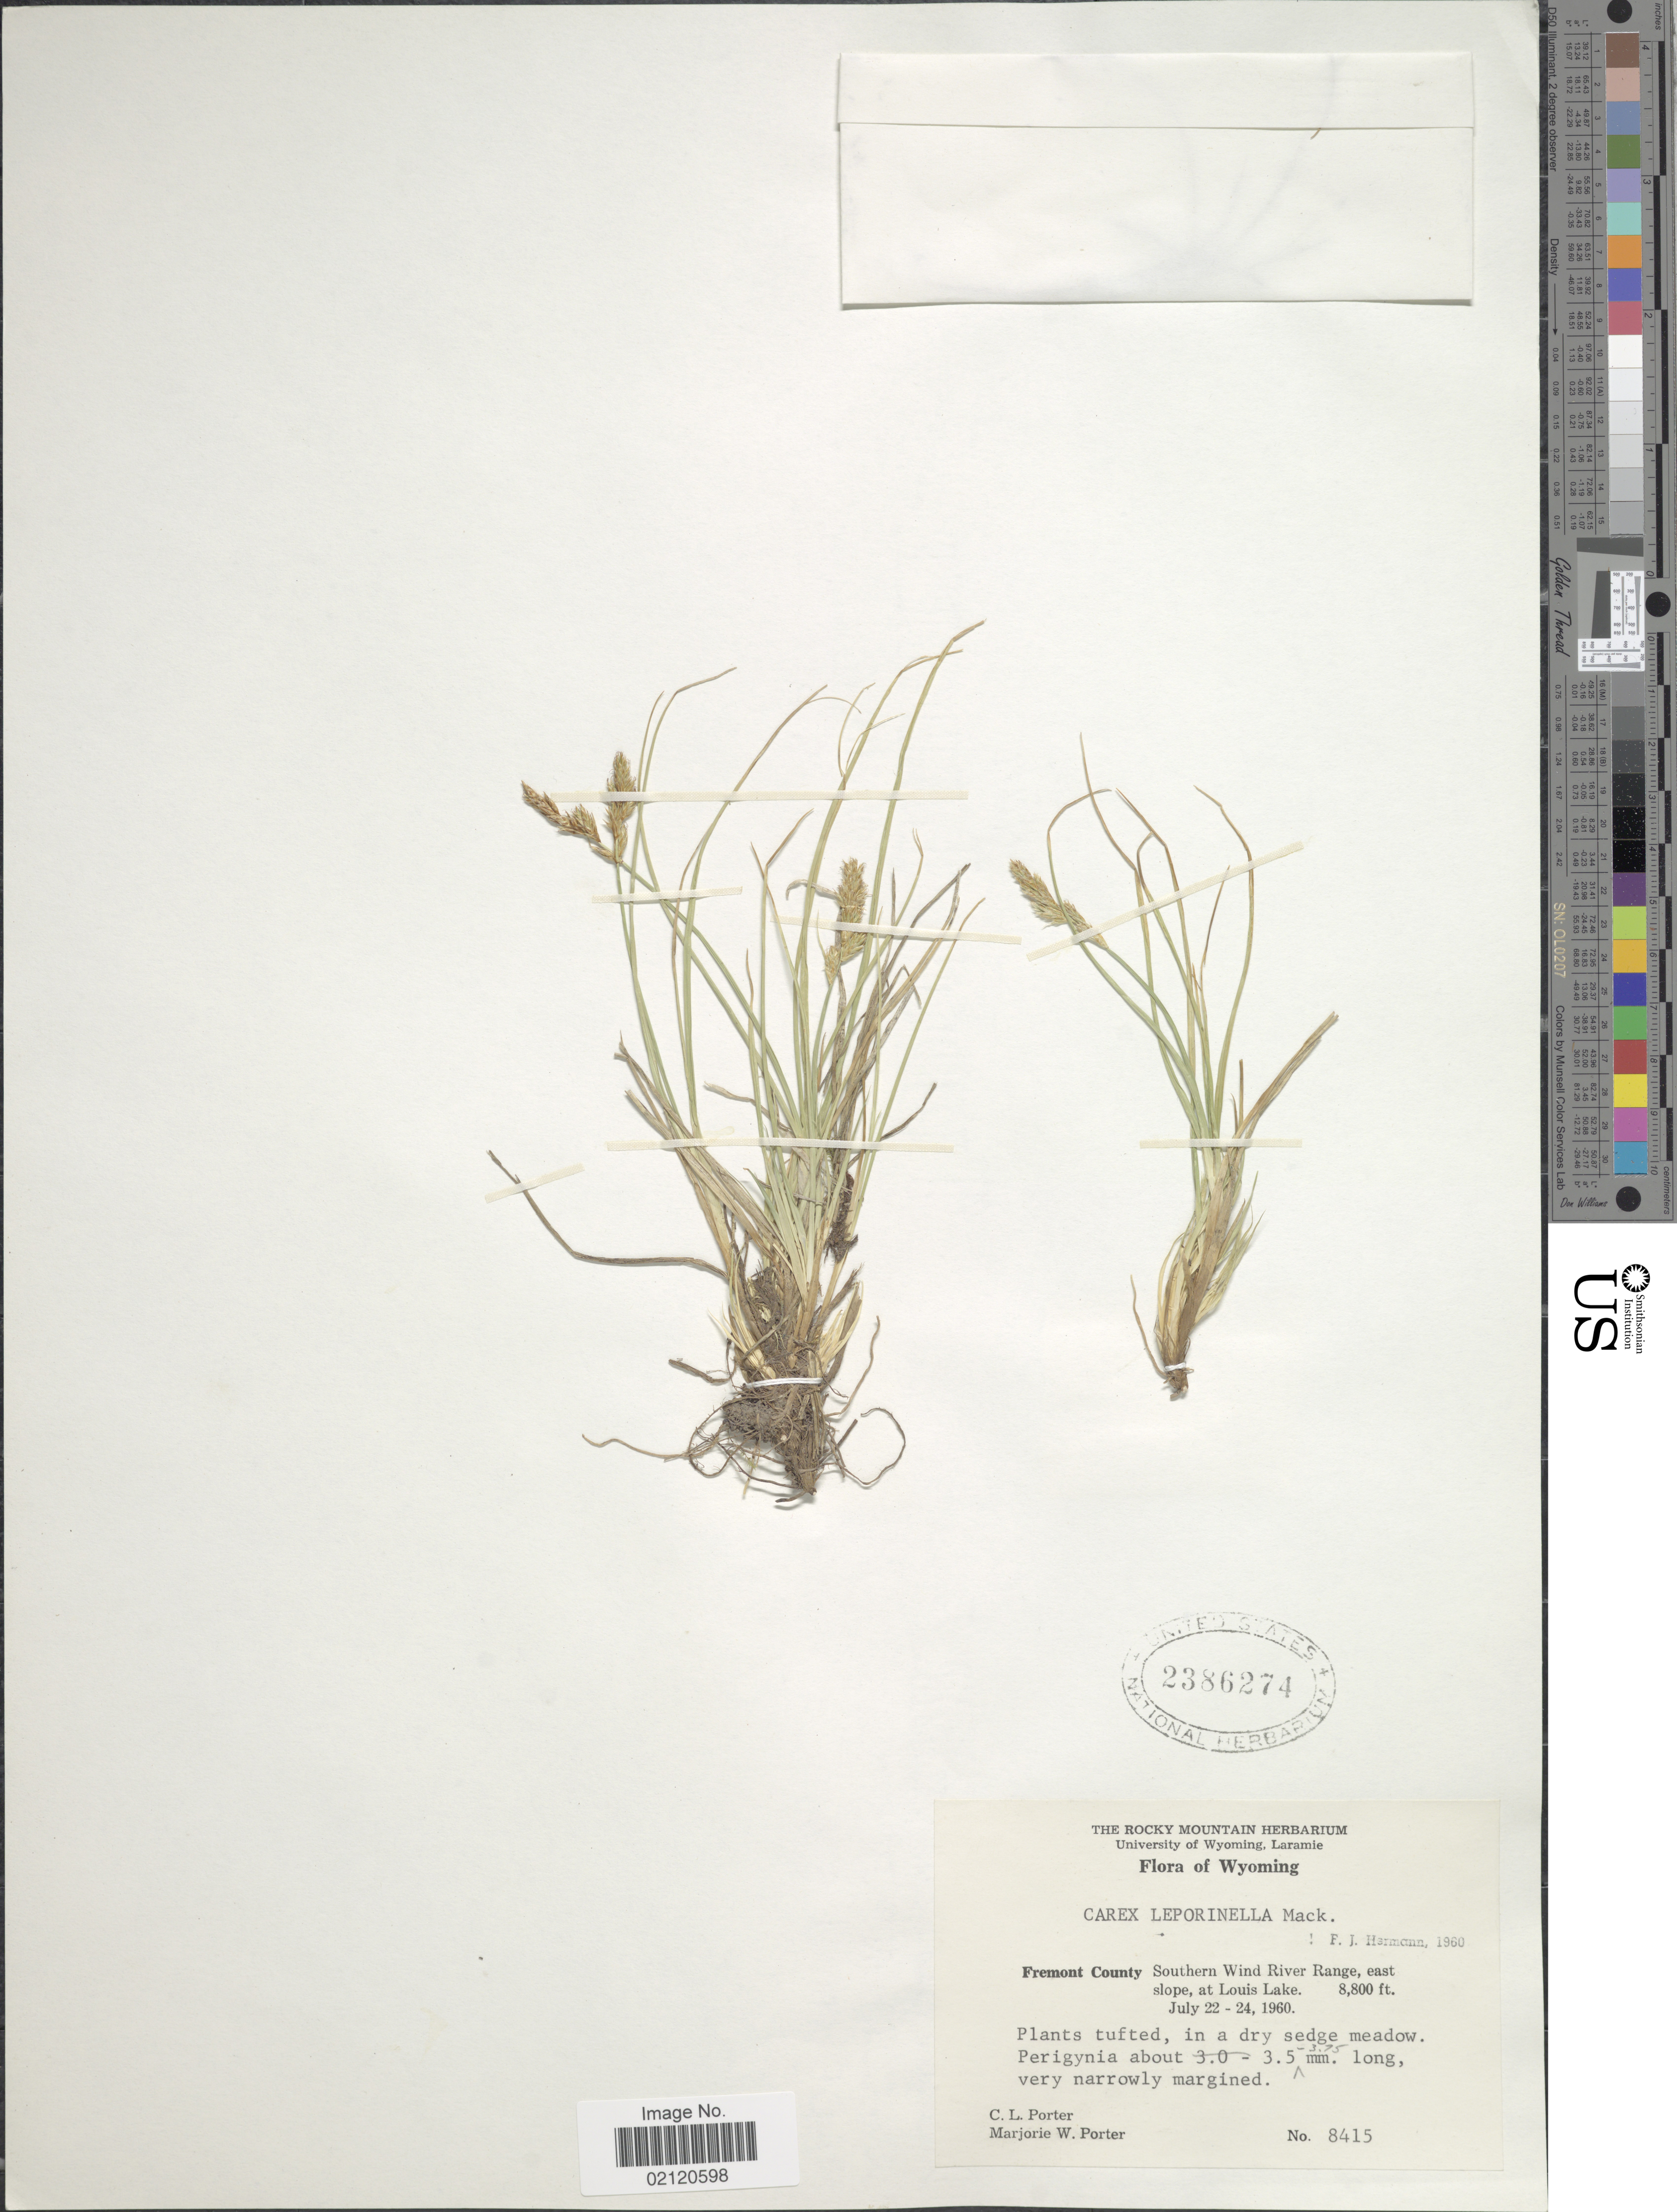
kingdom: Plantae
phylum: Tracheophyta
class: Liliopsida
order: Poales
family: Cyperaceae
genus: Carex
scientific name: Carex leporinella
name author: Mack.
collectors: C. L. Porter & M. Porter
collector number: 8415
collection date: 1960-07-22/1960-07-24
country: United States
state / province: Wyoming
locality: Fremont County, Southern Wind River Range, east slope, at Louis Lake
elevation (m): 2682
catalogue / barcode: US 2386274